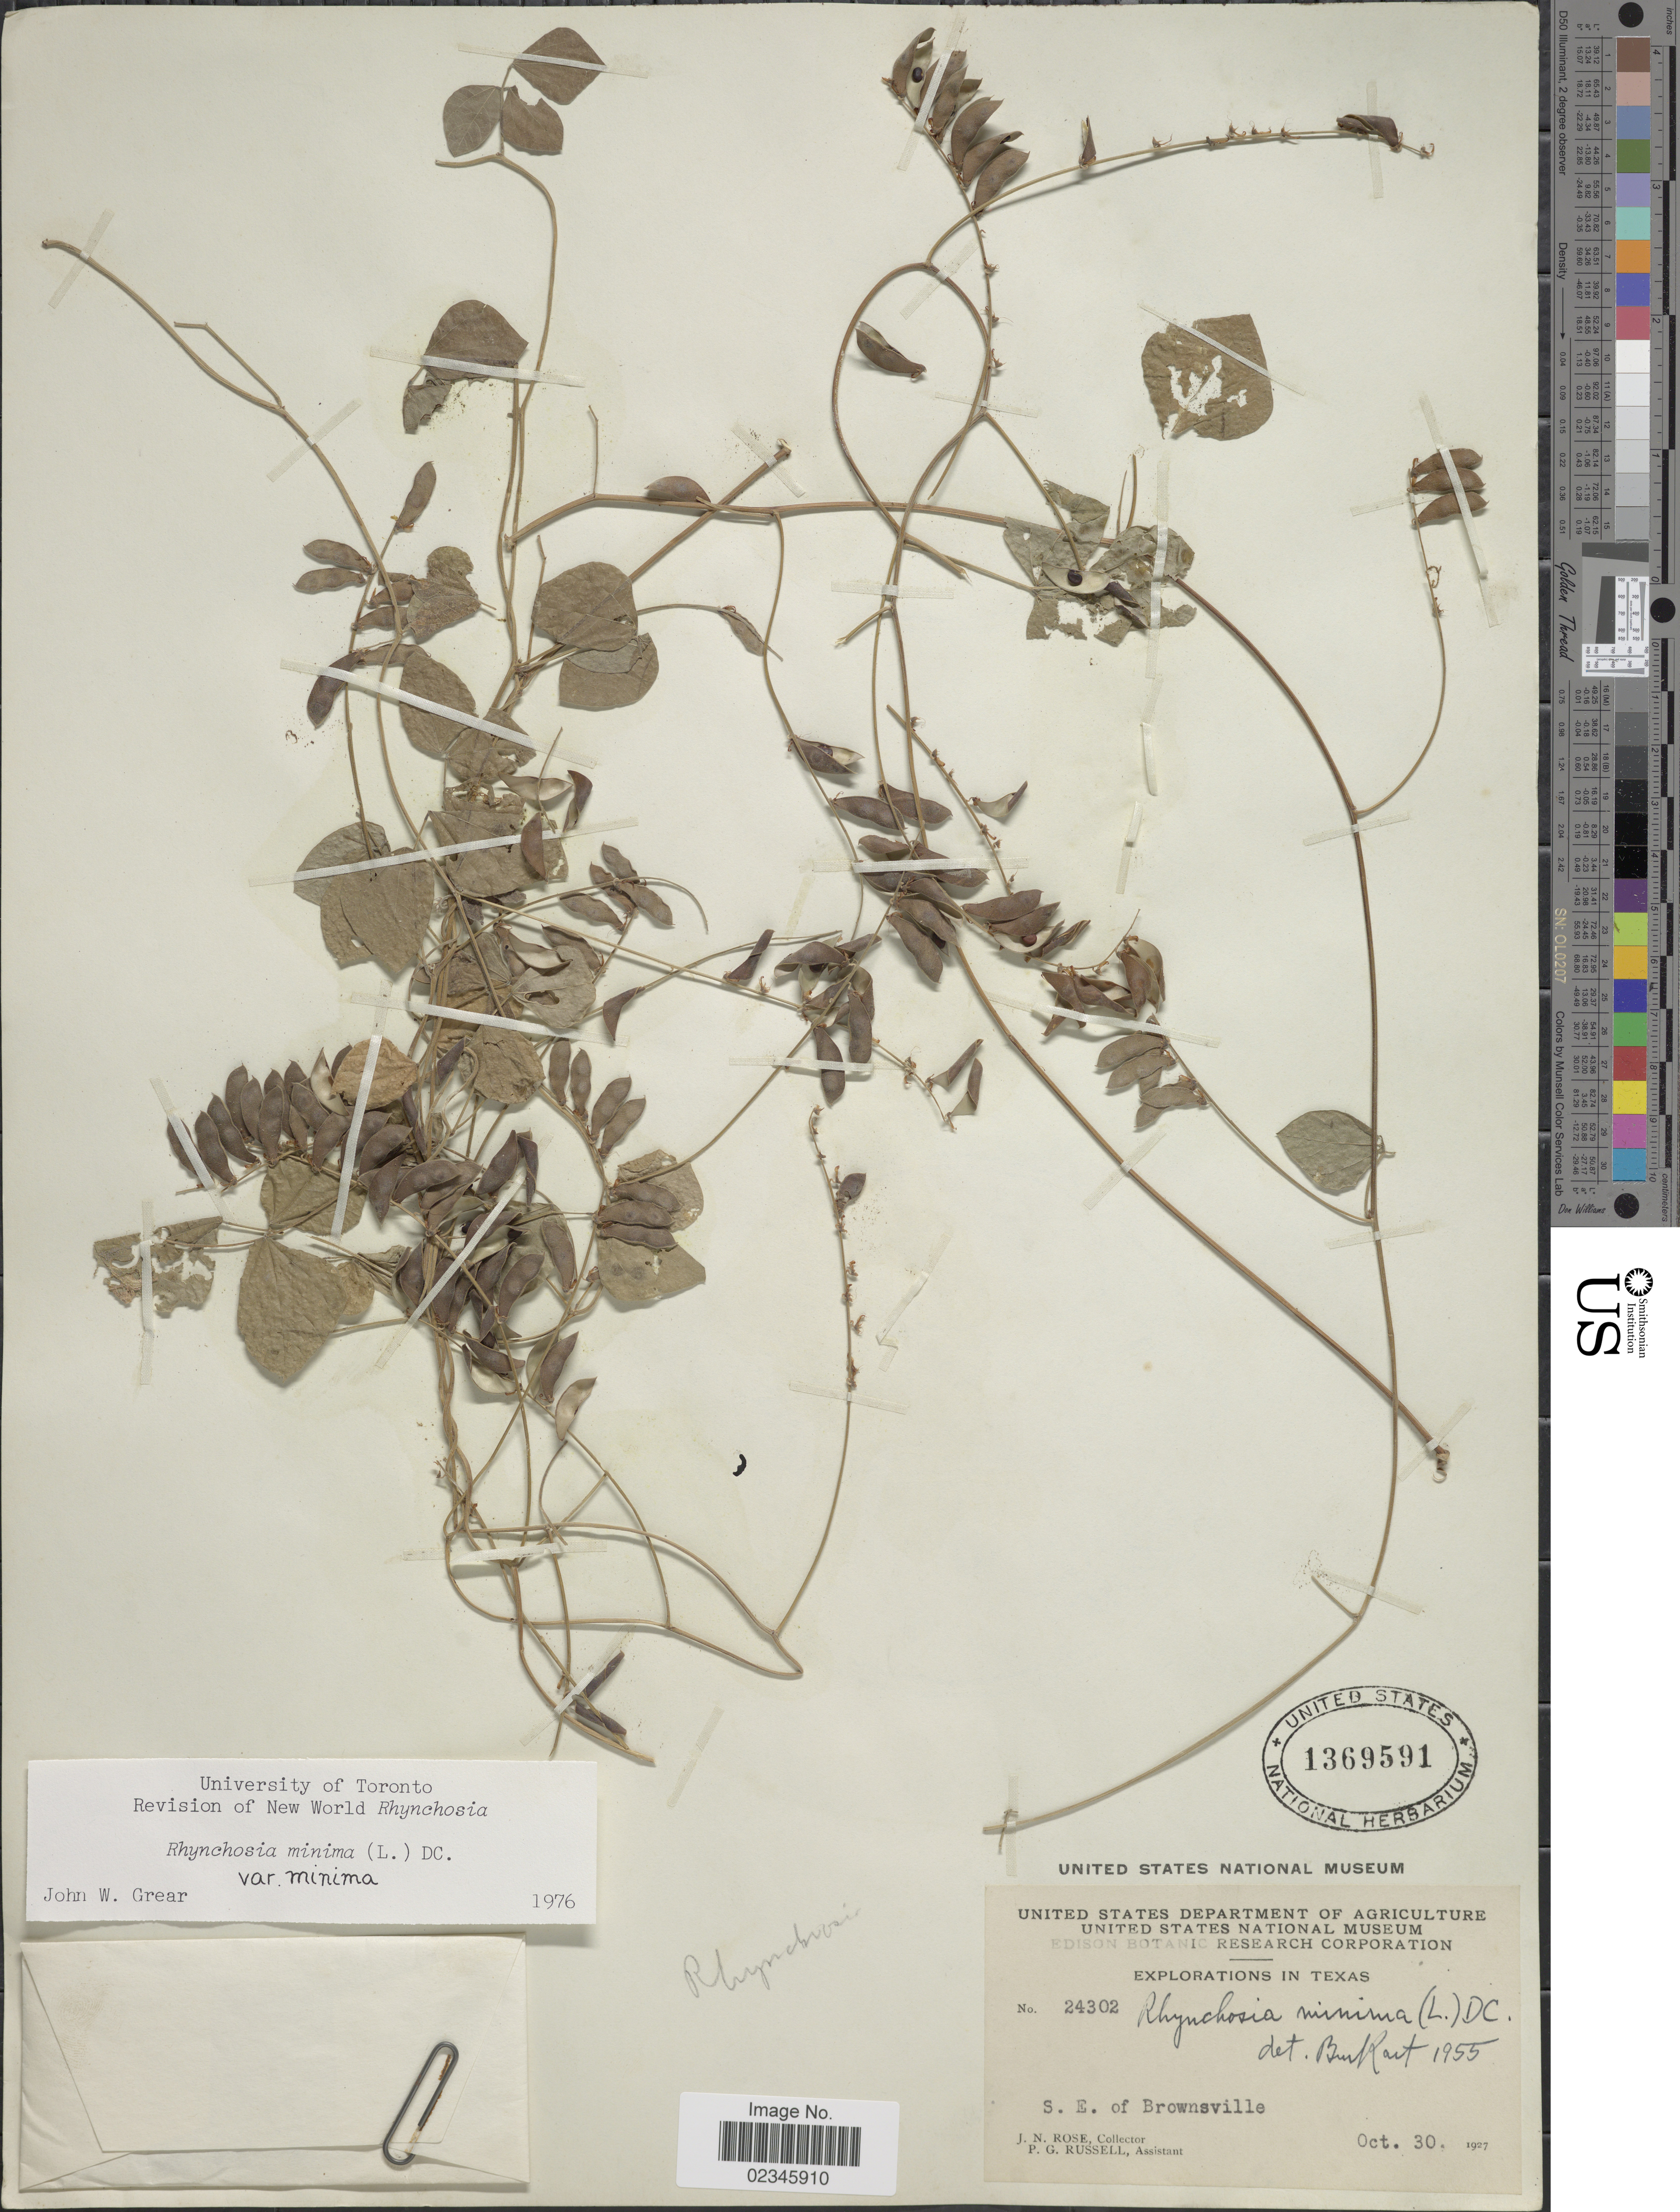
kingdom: Plantae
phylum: Tracheophyta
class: Magnoliopsida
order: Fabales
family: Fabaceae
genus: Rhynchosia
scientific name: Rhynchosia minima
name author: (L.) DC.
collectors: J. N. Rose & P. G. Russell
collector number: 24302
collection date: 1927-10-30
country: United States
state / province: Texas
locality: S.E. of Brownsville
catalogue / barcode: US 1369591